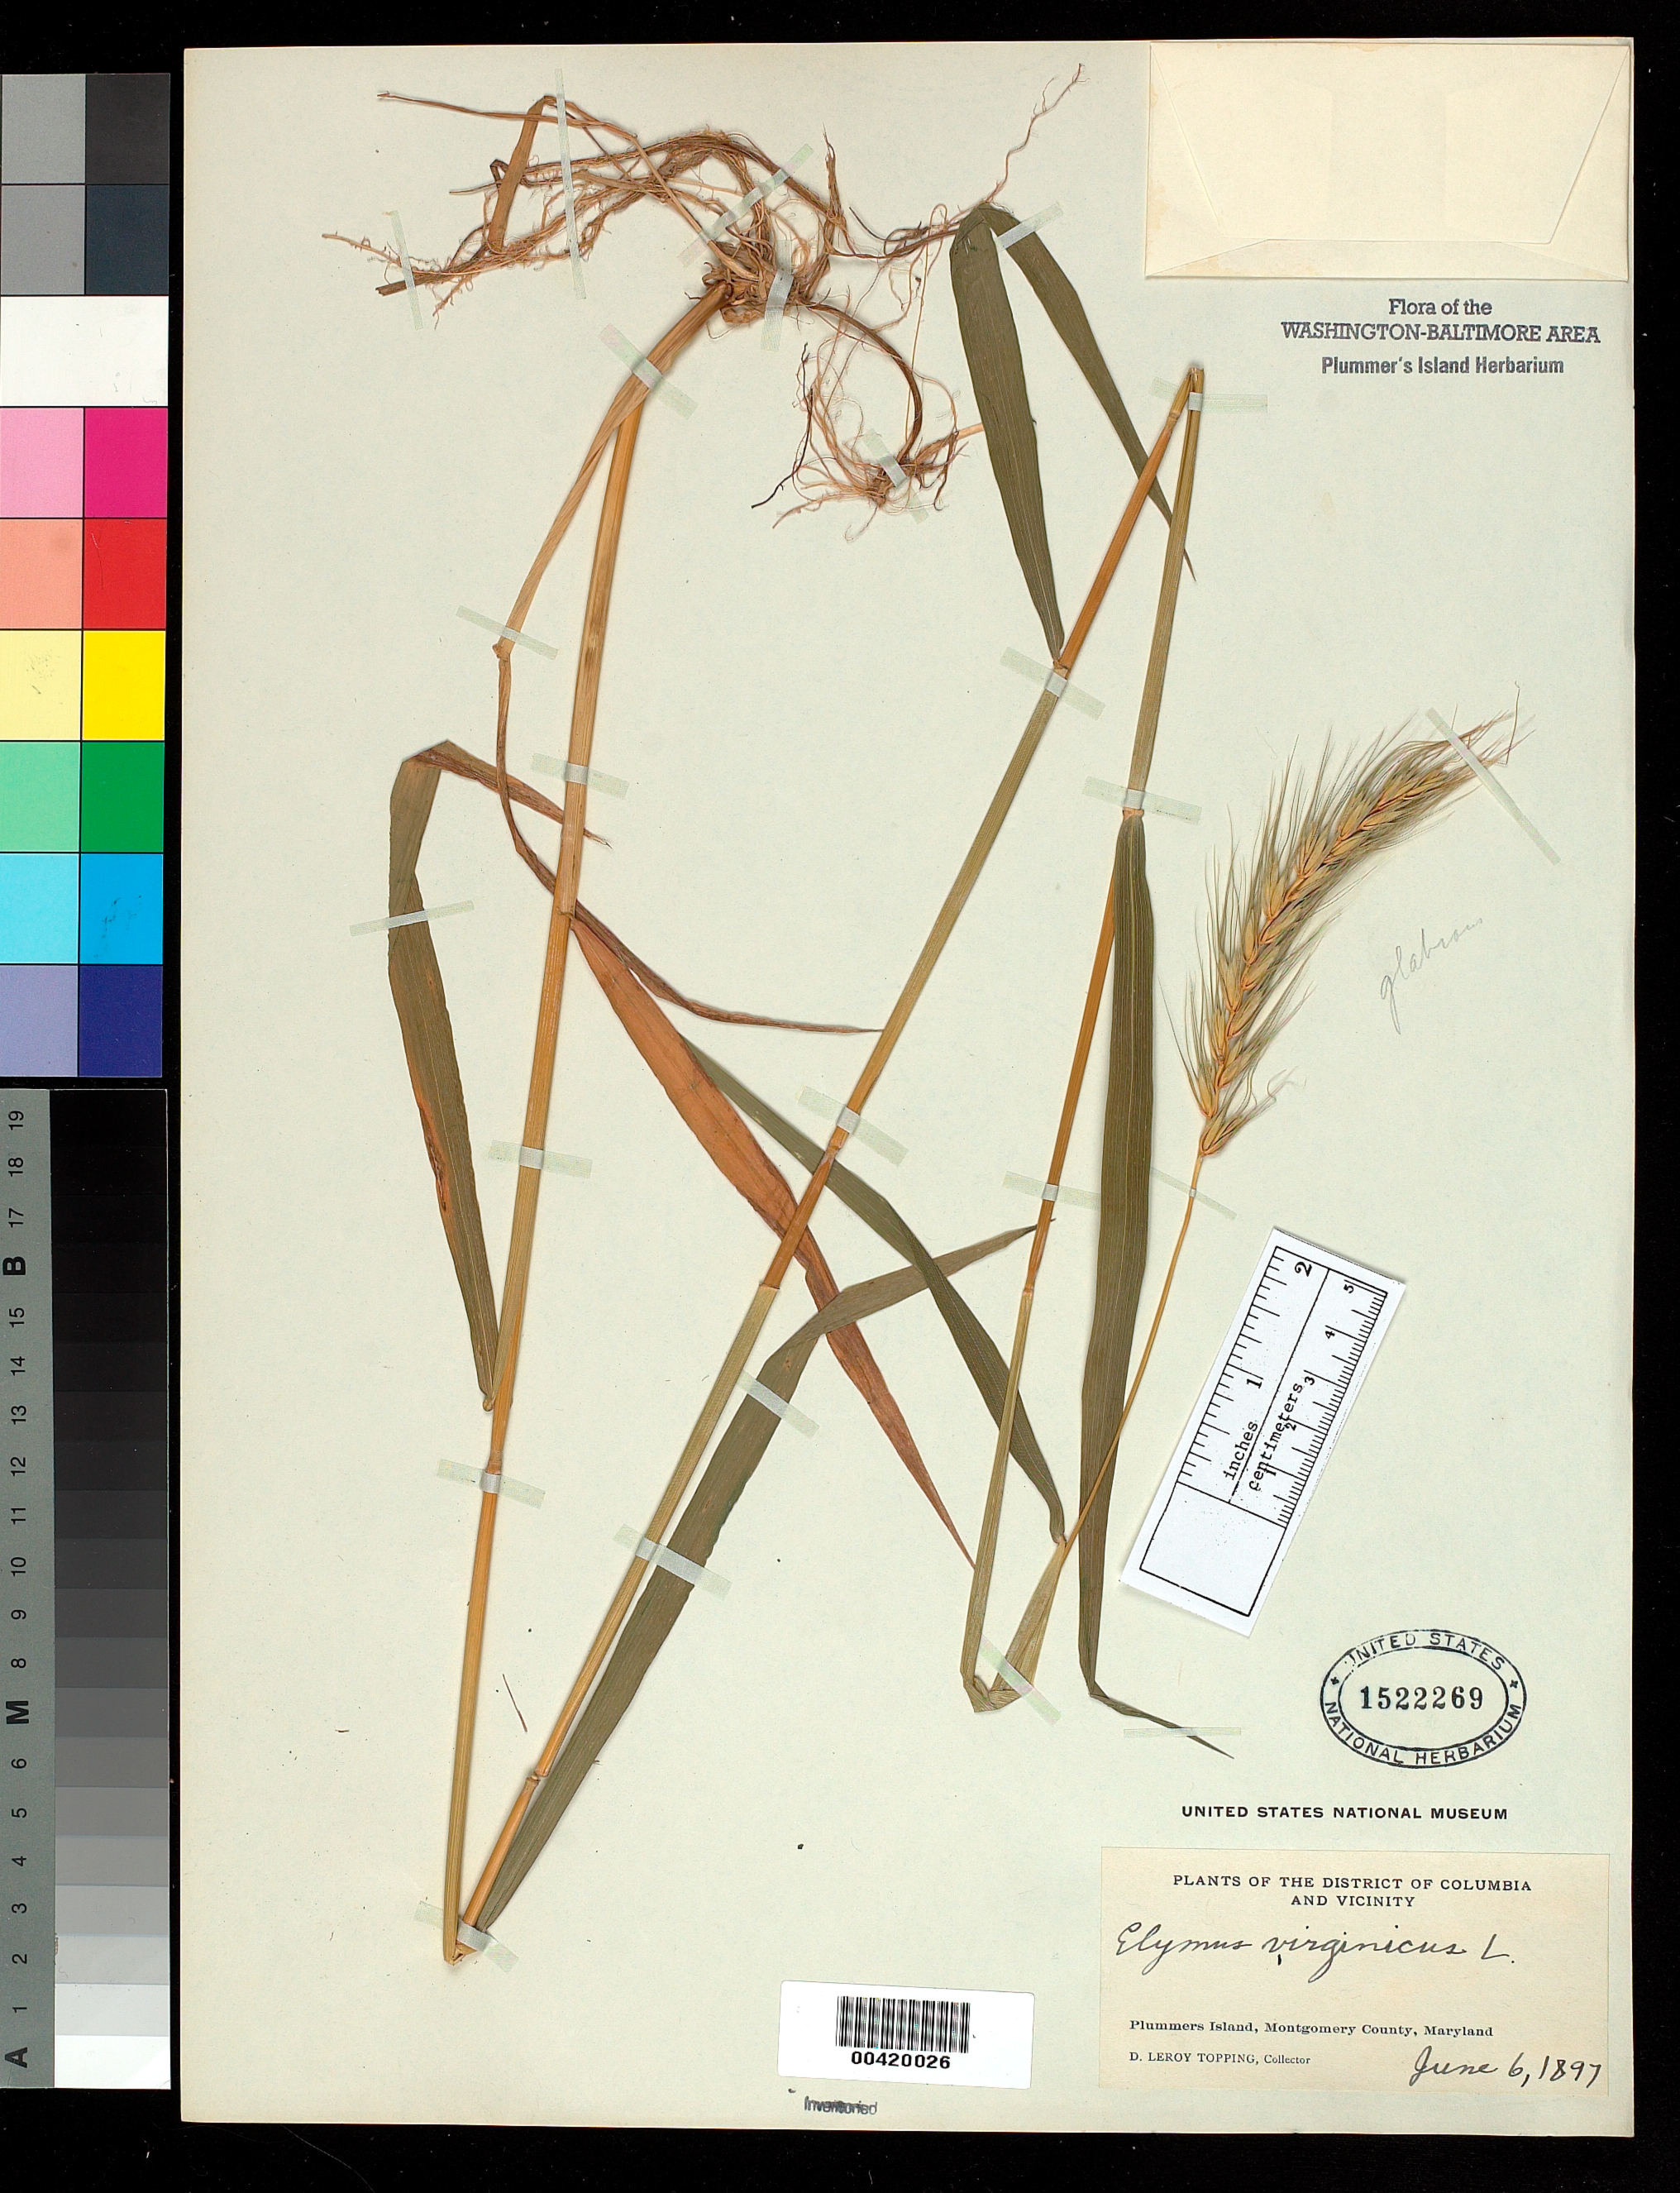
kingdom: Plantae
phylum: Tracheophyta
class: Liliopsida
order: Poales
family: Poaceae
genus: Elymus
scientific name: Elymus macgregorii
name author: R.E. Brooks & J.J.N. Campb.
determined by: Campbell, J. J. N., (KY), University of Kentucky (UNITED STATES)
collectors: D. L. Topping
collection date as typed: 06 Jun 1897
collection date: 1897-06-06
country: United States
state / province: Maryland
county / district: Montgomery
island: Plummers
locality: Plummer's Island C. & O. Canal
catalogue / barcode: US 1522269